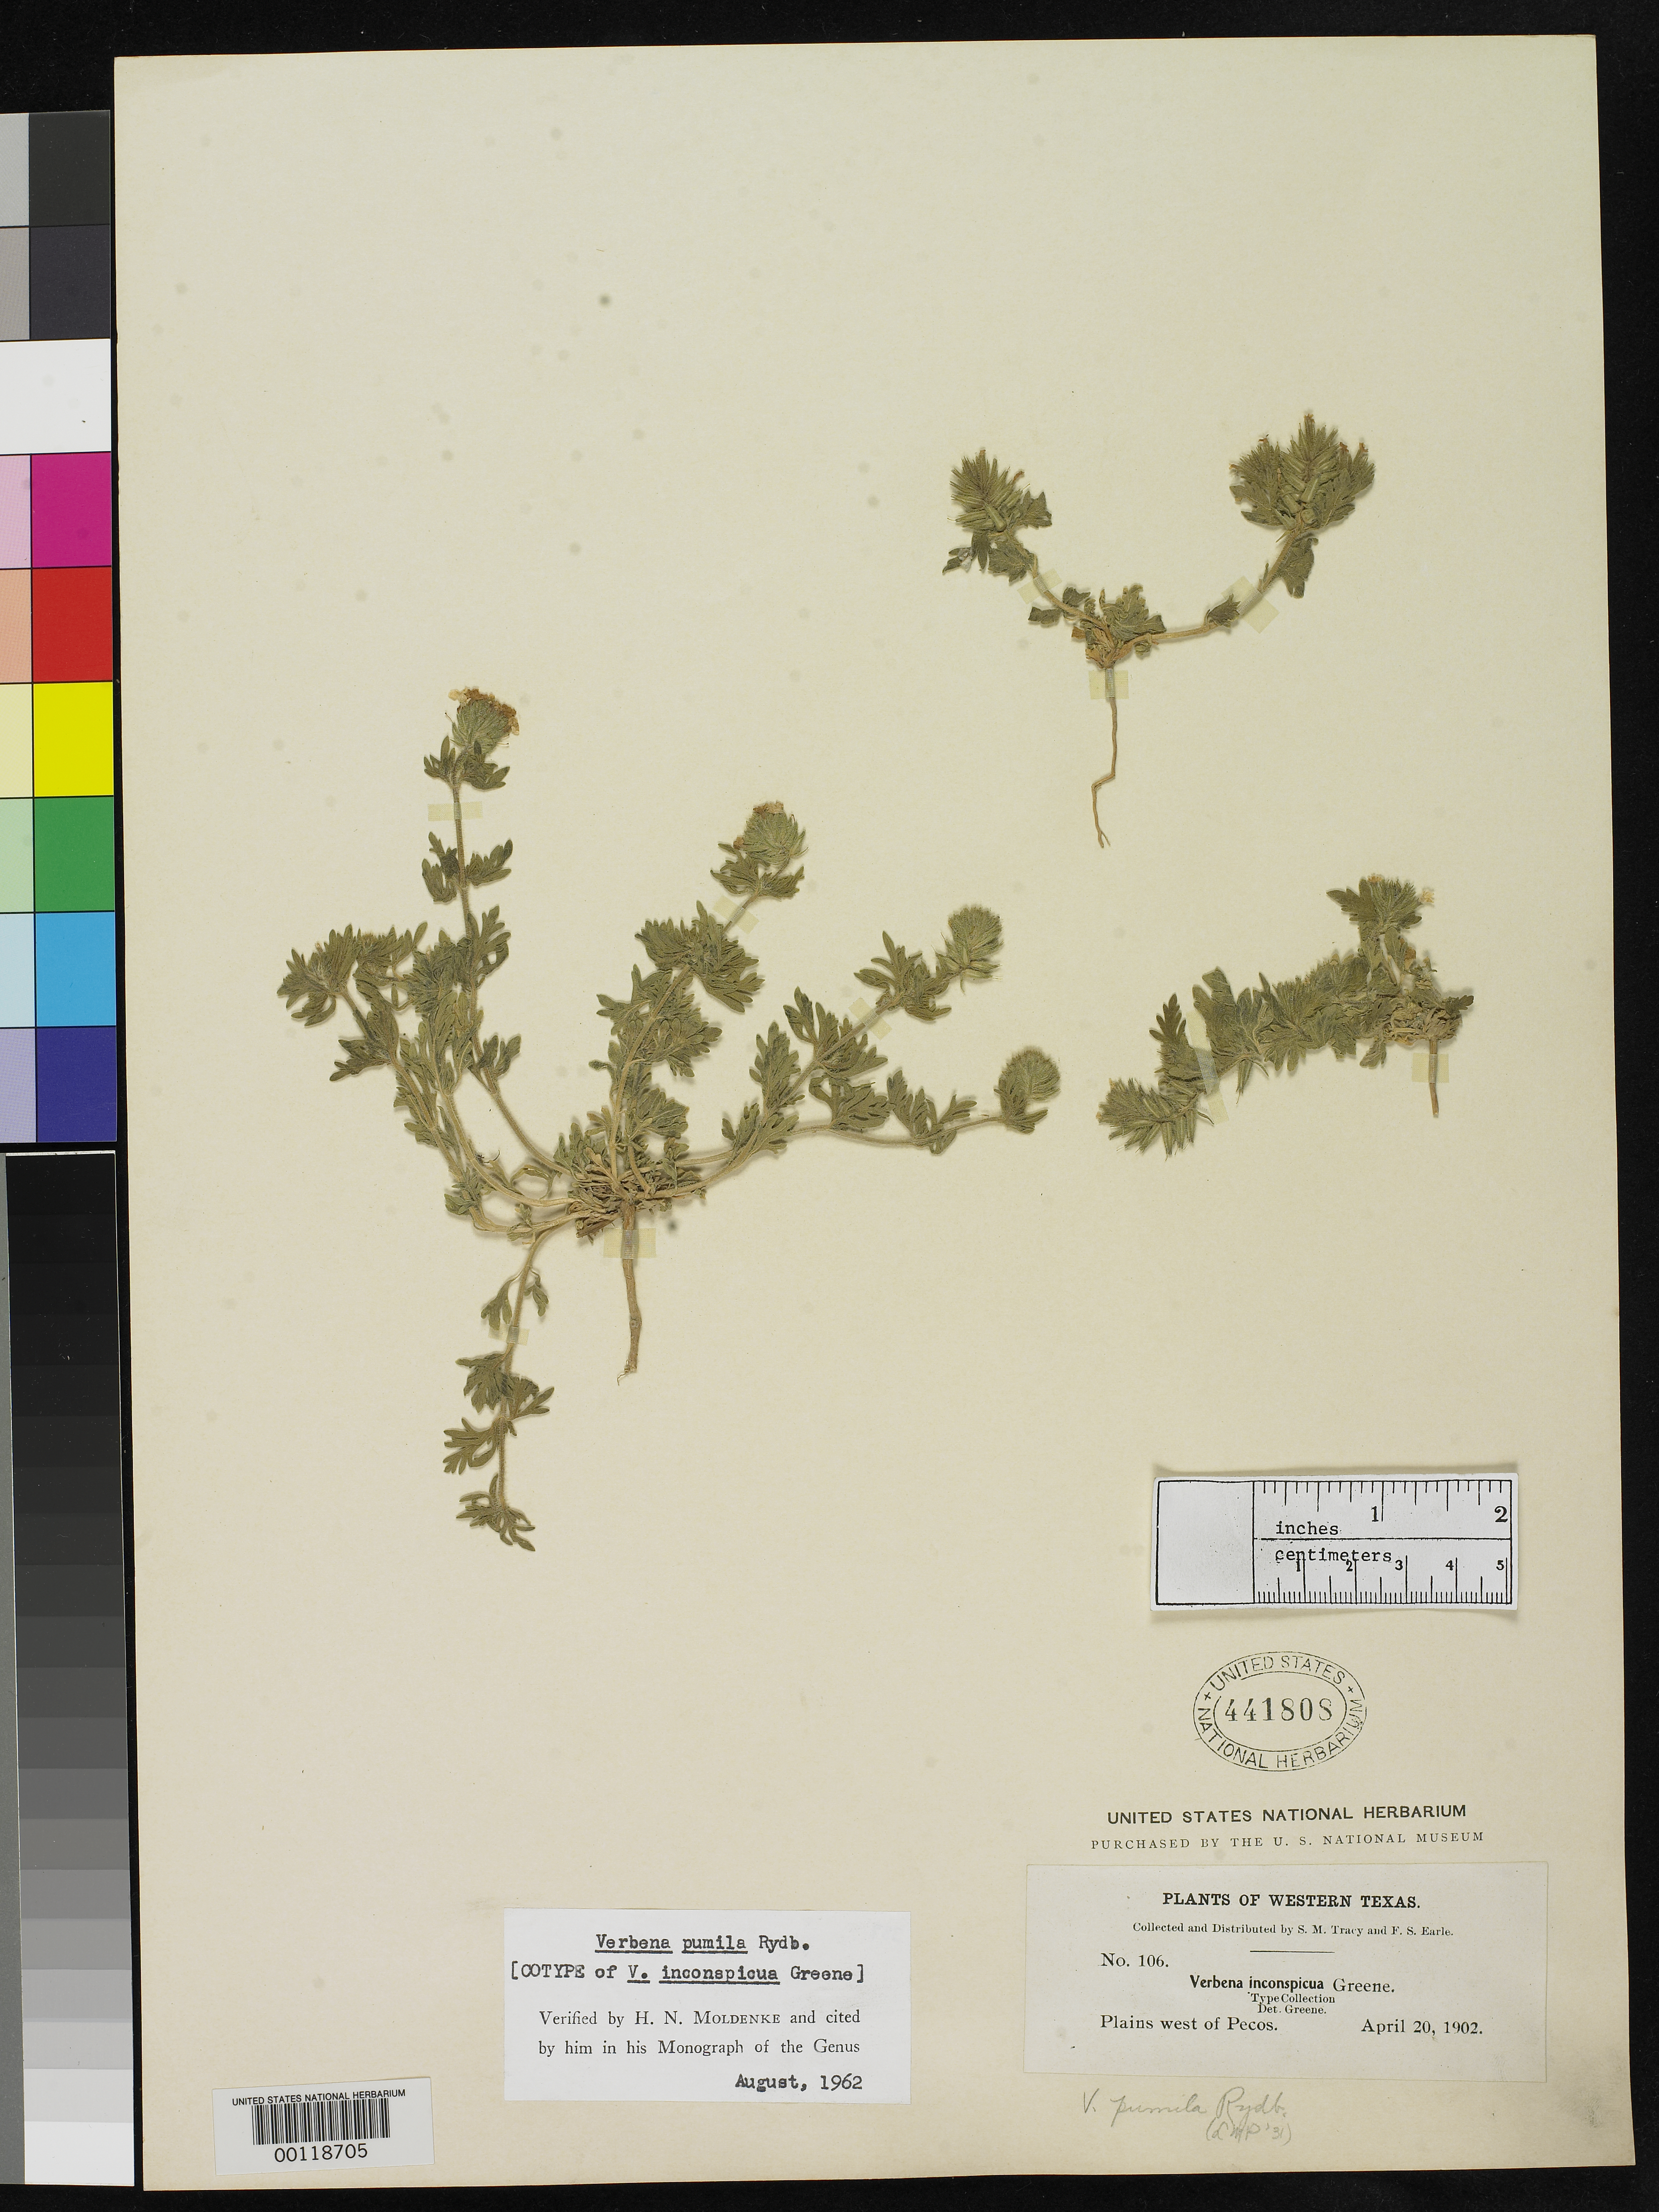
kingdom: Plantae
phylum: Tracheophyta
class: Magnoliopsida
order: Lamiales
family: Verbenaceae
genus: Verbena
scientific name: Verbena inconspicua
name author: Greene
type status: Syntype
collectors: S. M. Tracy & F. S. Earle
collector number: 106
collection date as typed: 20 Apr 1902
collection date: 1902-04-20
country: United States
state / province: Texas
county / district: Reeves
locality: Pecos.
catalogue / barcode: US 441808